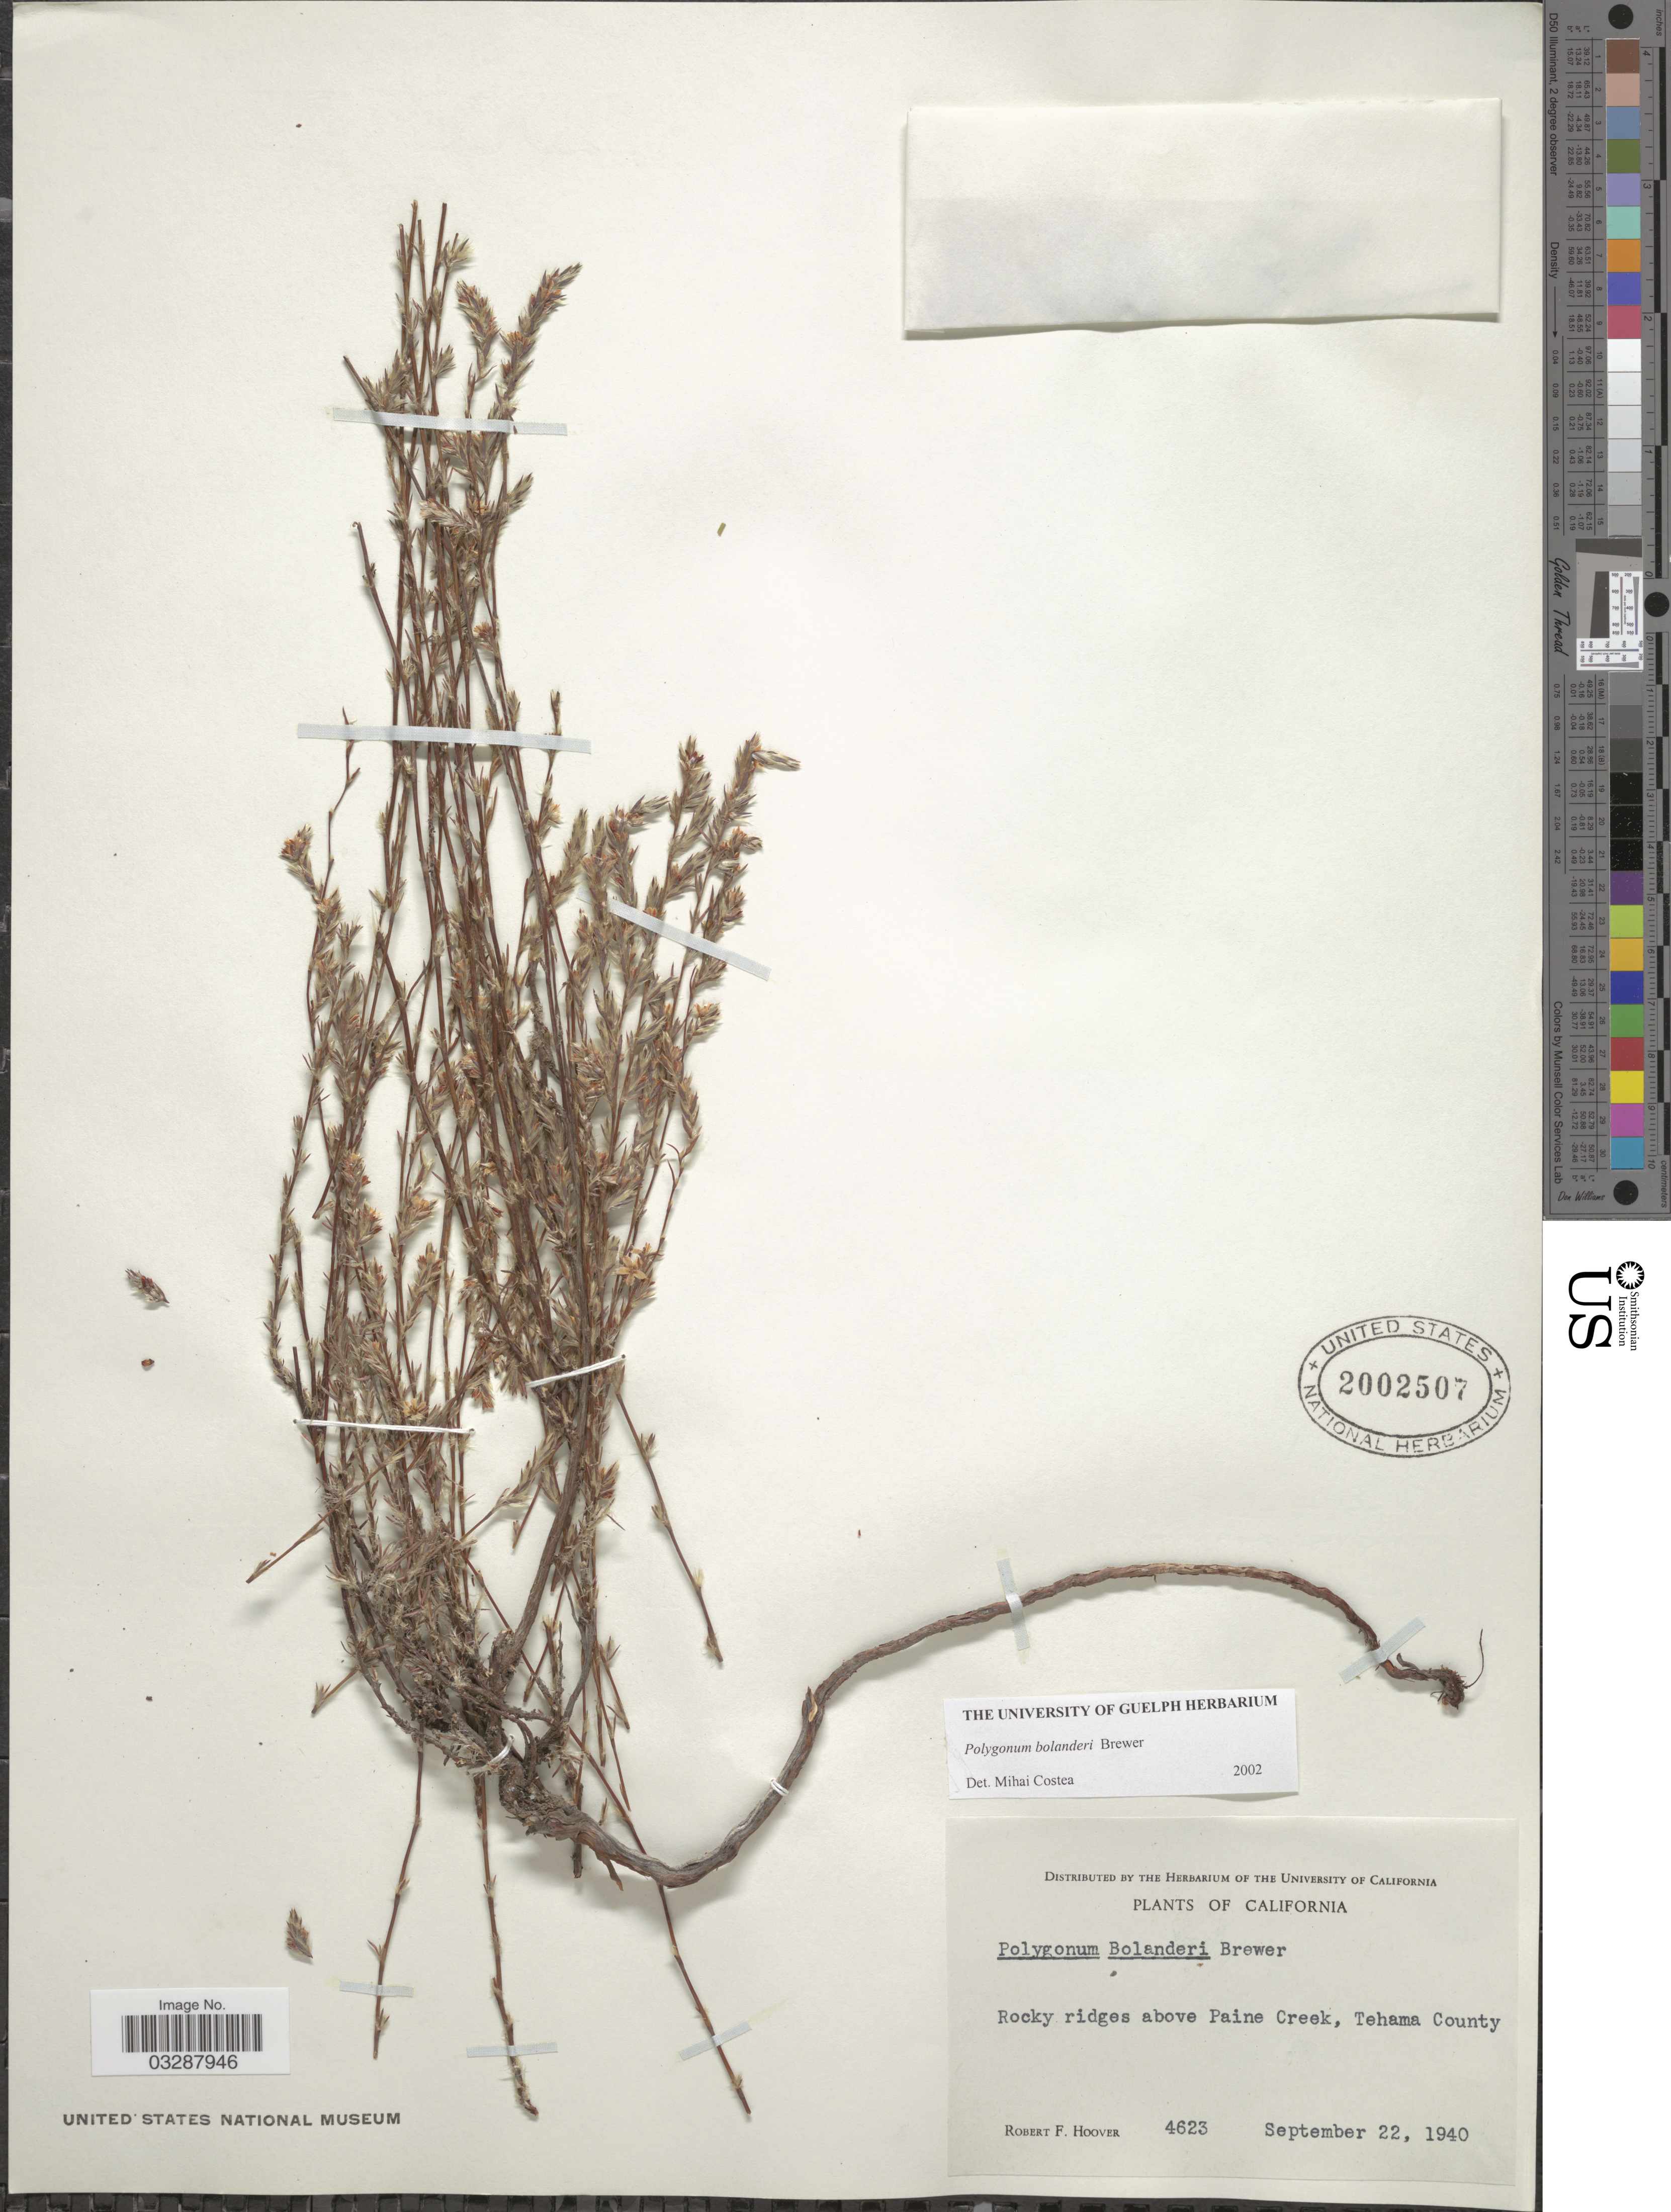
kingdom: Plantae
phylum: Tracheophyta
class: Magnoliopsida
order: Caryophyllales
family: Polygonaceae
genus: Polygonum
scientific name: Polygonum bolanderi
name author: W.H. Brewer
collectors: R. F. Hoover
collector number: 4623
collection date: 1940-09-22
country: United States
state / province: California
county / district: Tehama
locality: Rocky ridges above Paine Creek, Tehama County.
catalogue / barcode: US 2002507